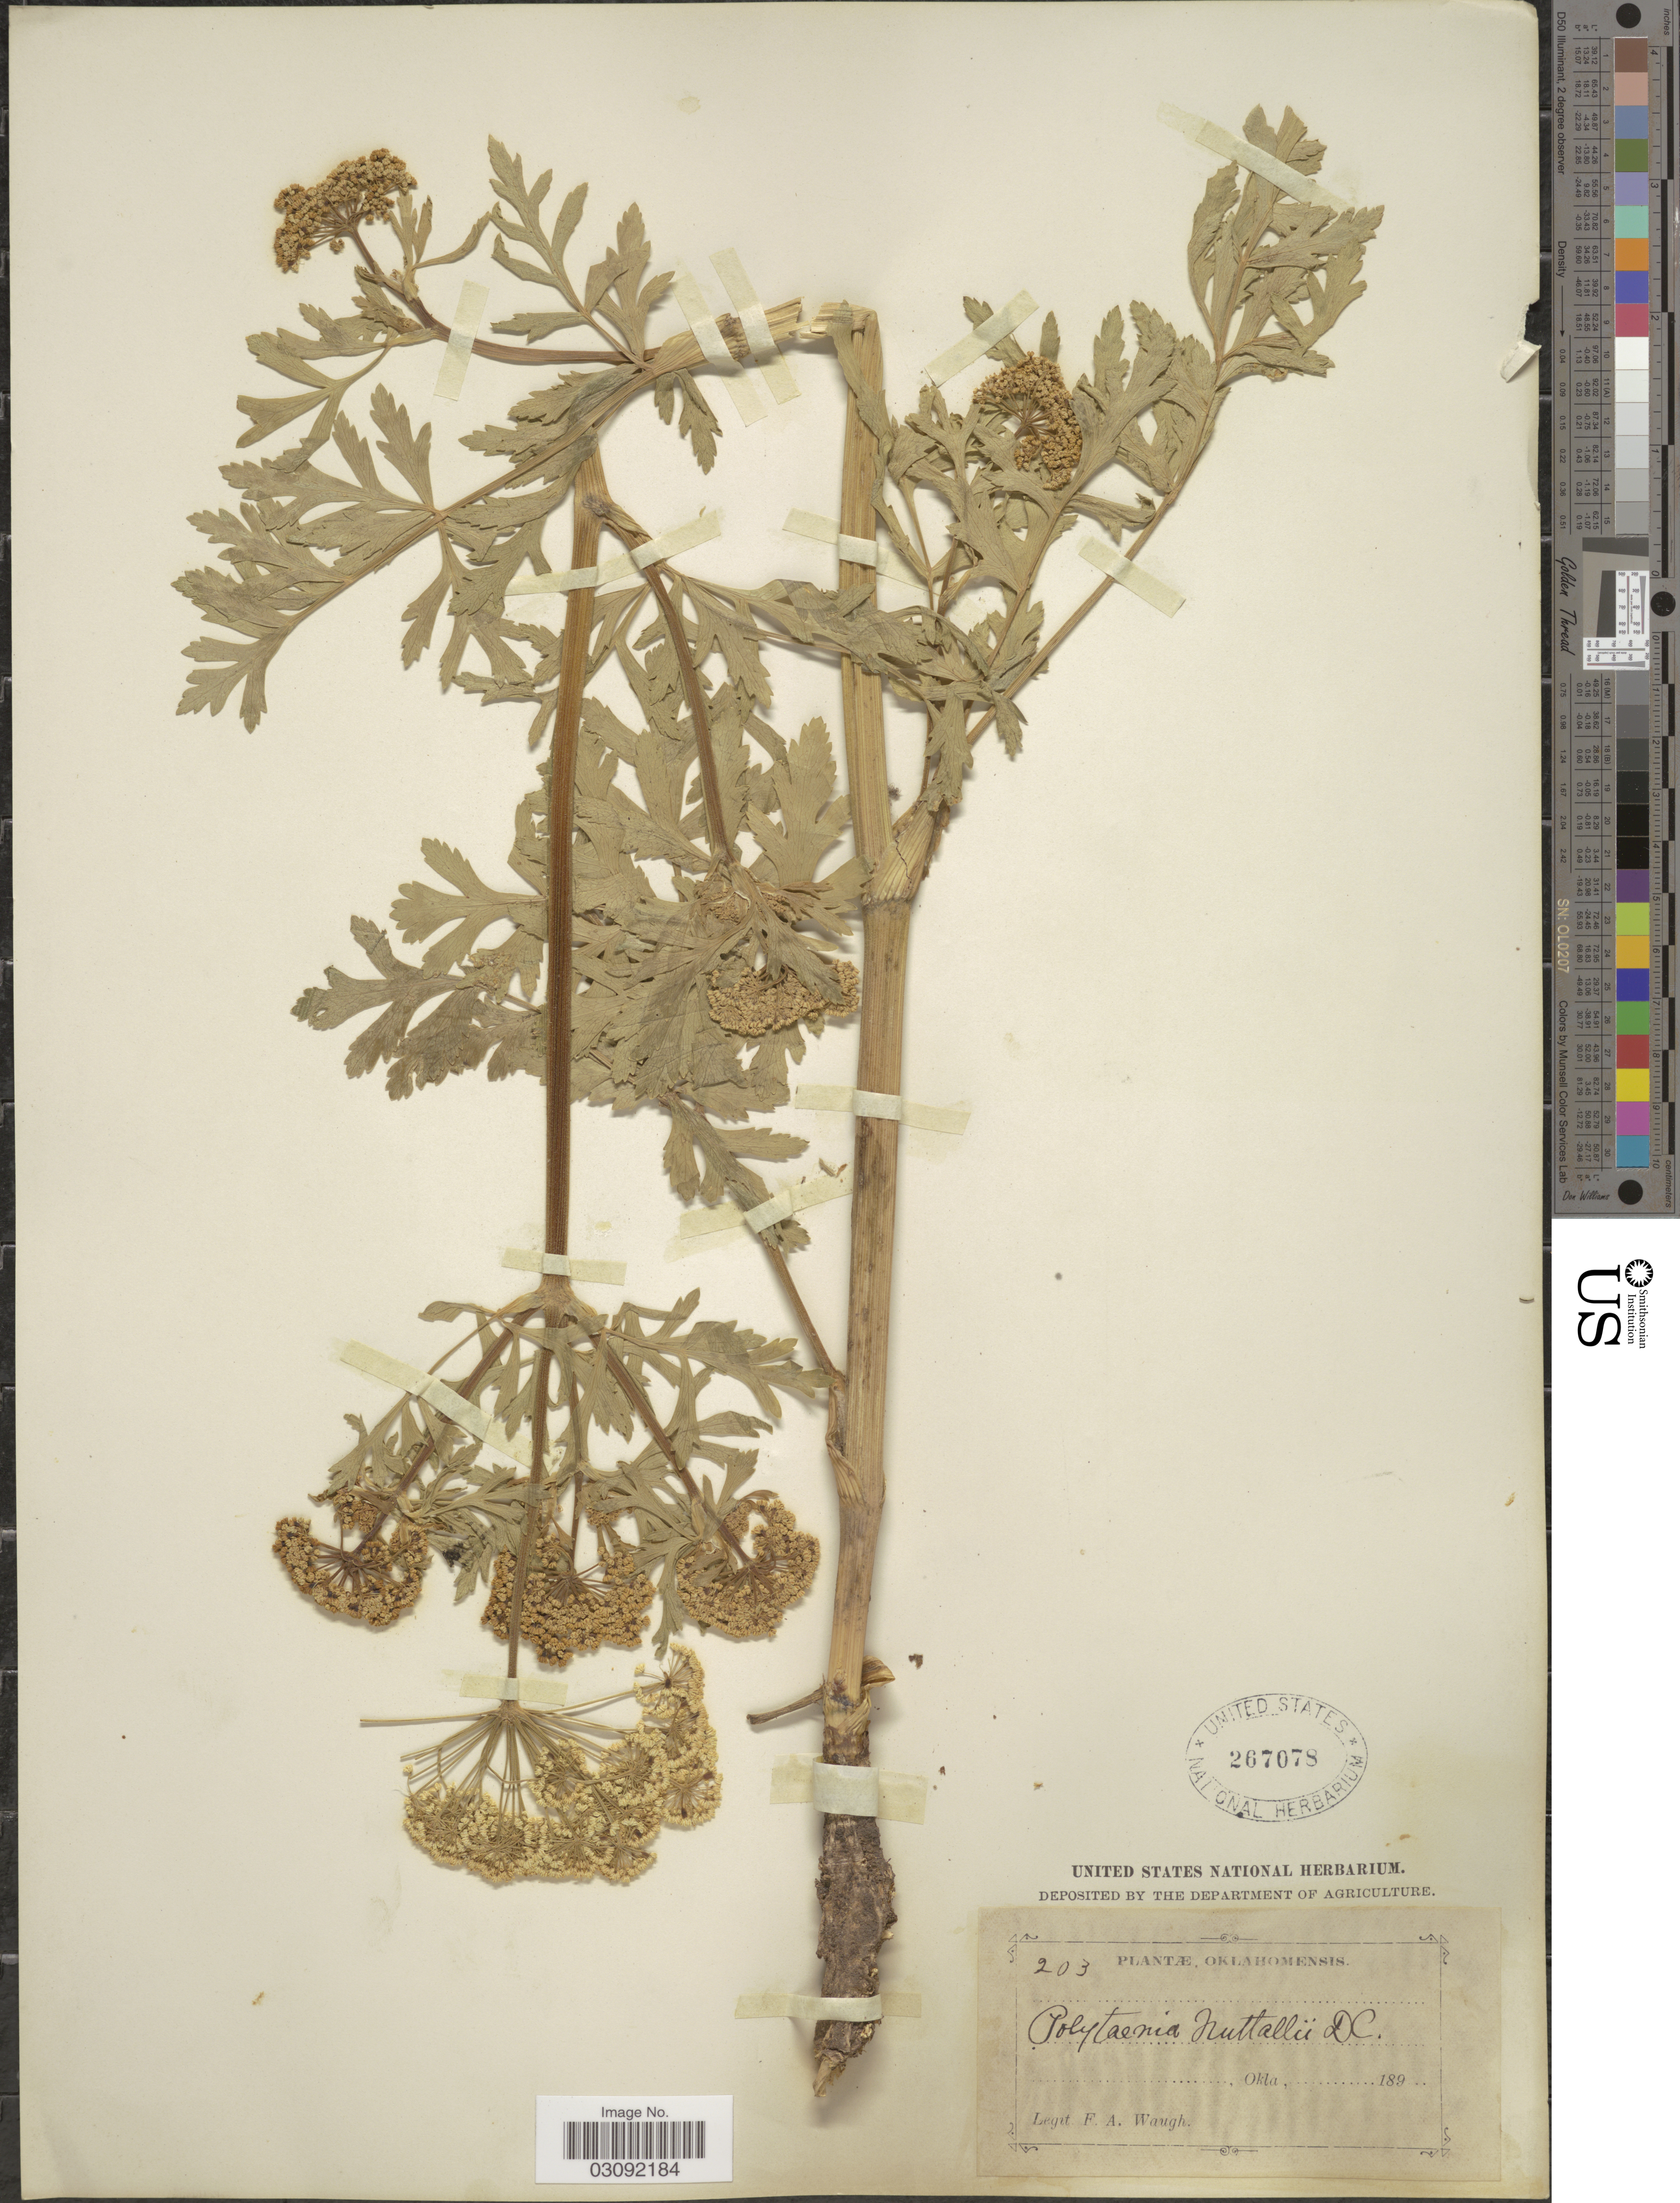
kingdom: Plantae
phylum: Tracheophyta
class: Magnoliopsida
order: Apiales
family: Apiaceae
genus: Polytaenia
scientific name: Polytaenia nuttallii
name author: DC.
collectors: F. Waugh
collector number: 203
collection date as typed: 189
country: United States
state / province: Oklahoma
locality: Oklahomensis. Okla.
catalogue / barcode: US 267078